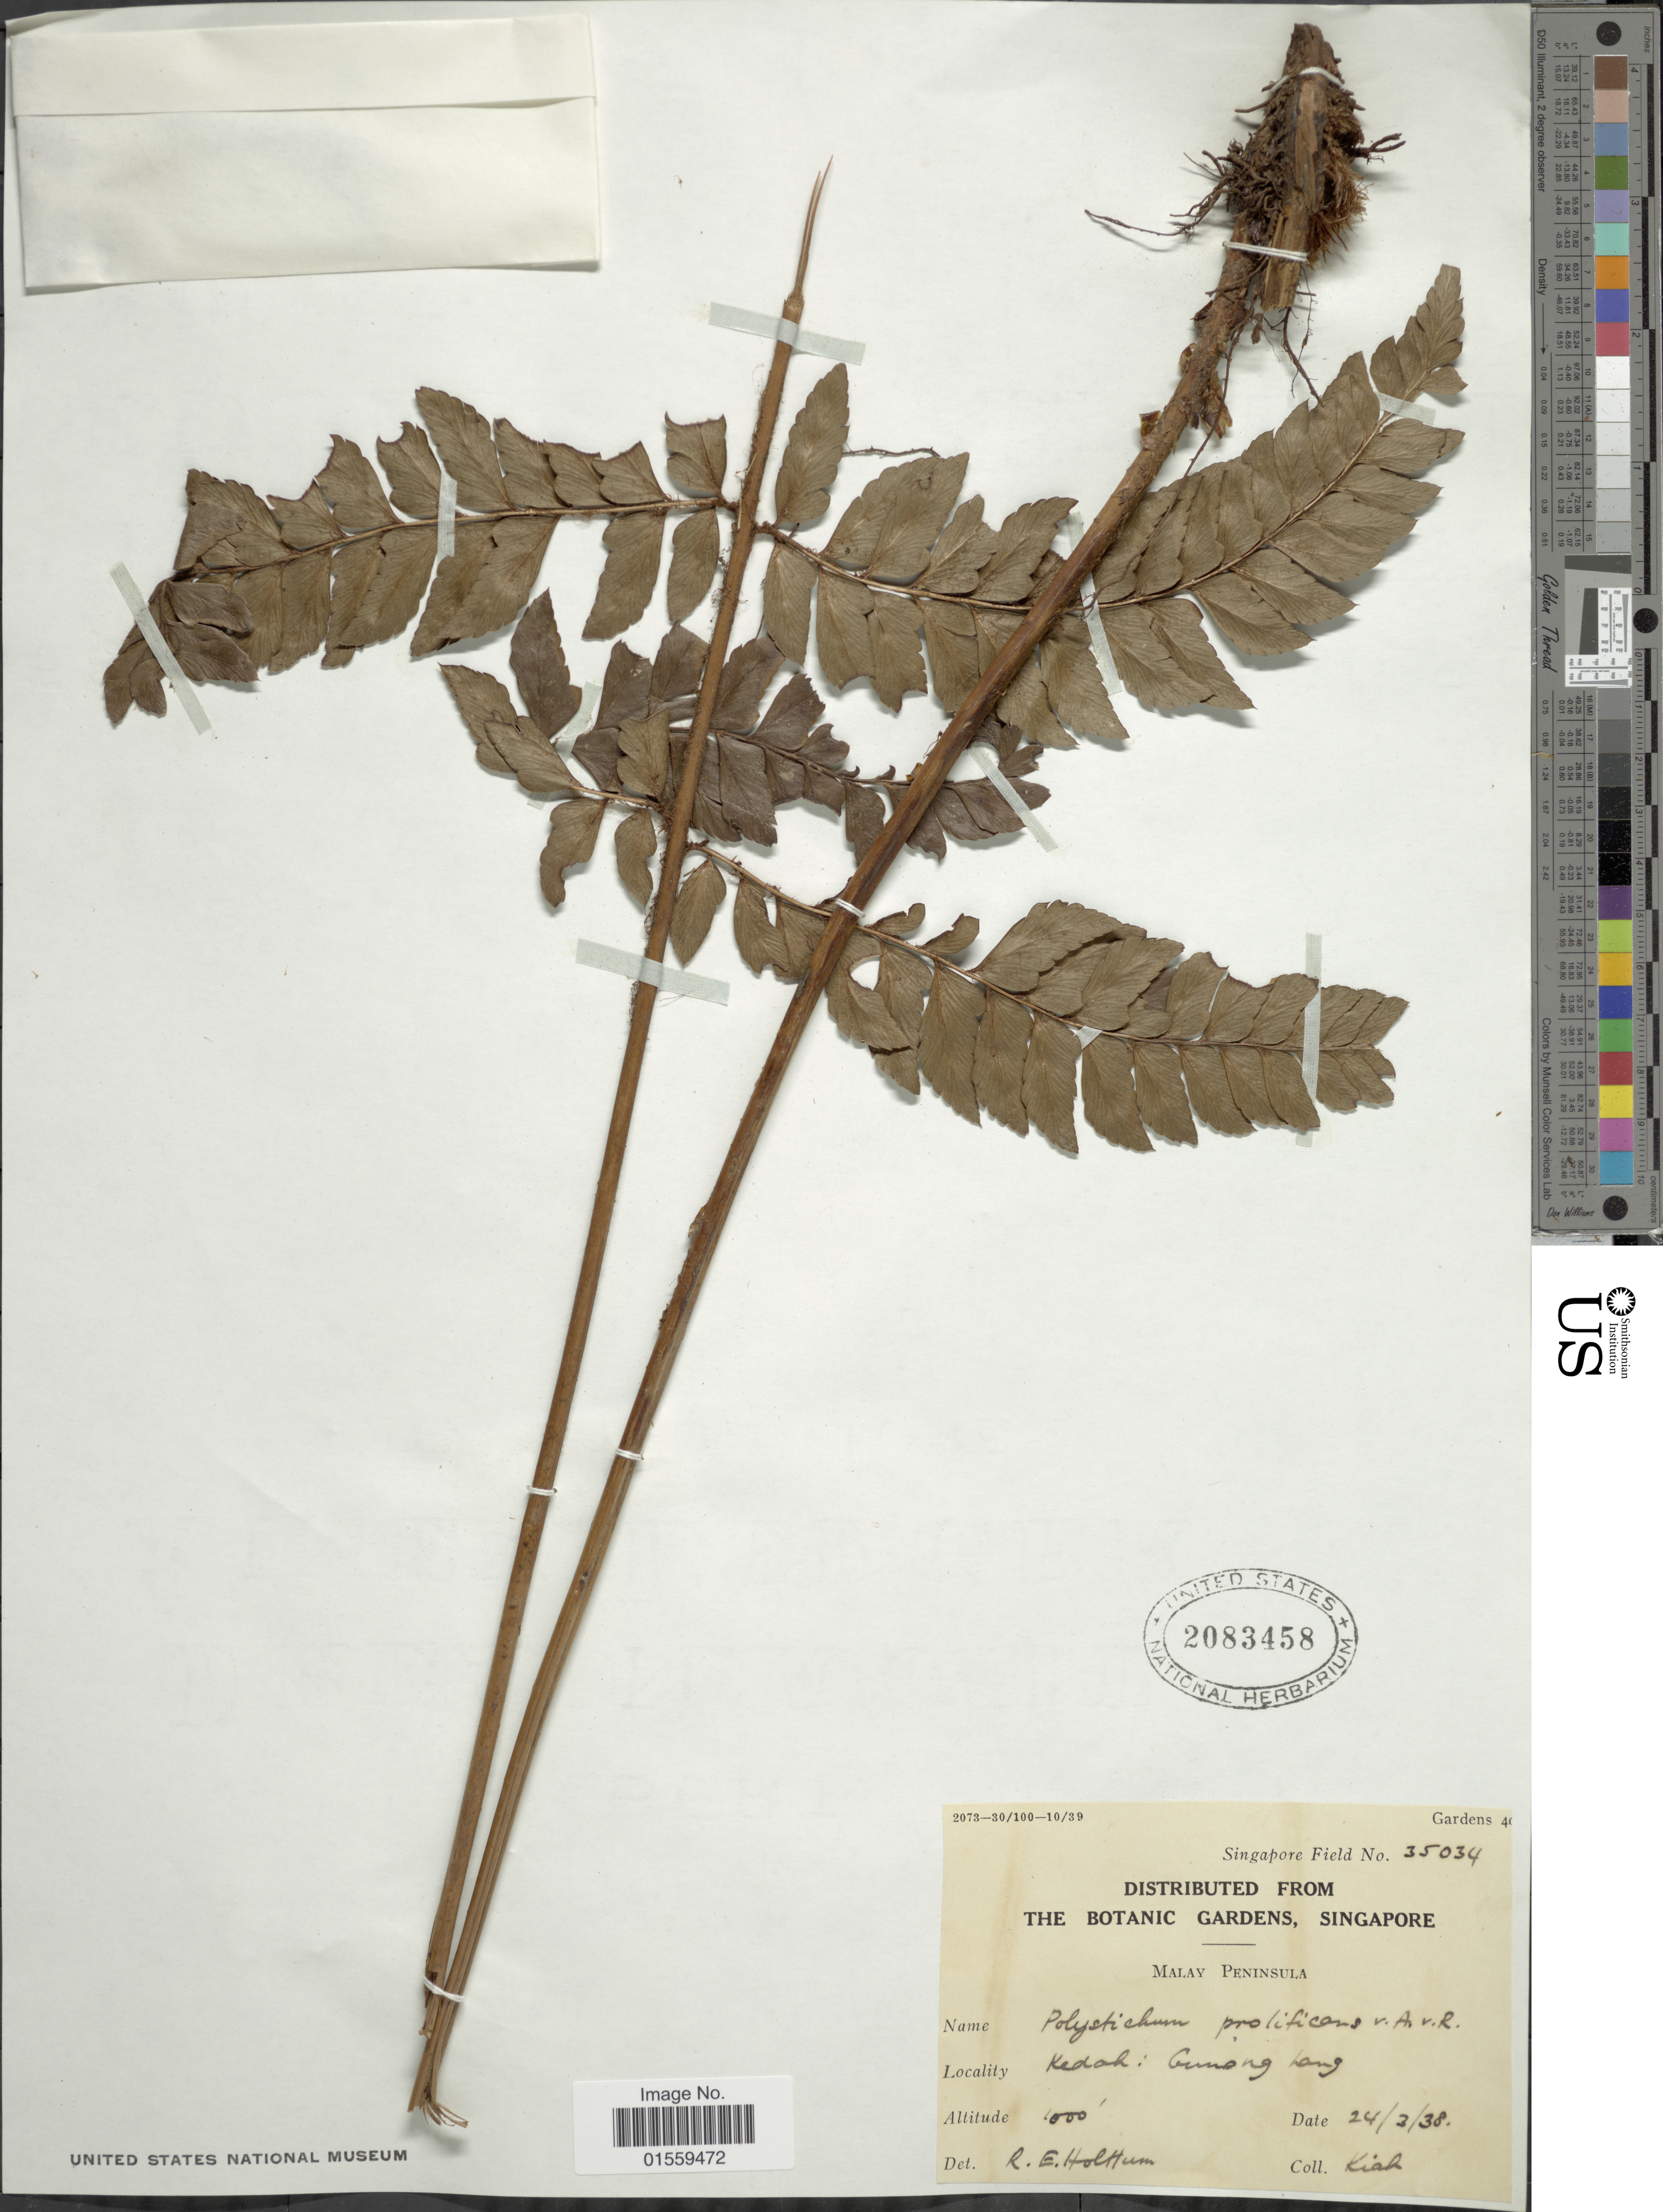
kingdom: Plantae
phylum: Tracheophyta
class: Polypodiopsida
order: Polypodiales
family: Dryopteridaceae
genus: Polystichum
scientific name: Polystichum scariosum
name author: (Roxb.) C.V. Morton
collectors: -. Kiah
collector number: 35034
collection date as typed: Transcribed d/m/y: 24/3/38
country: Malaysia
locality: Malay Peninsula, Kedah: Gurong Long [interpreted]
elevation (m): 305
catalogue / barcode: US 2083458